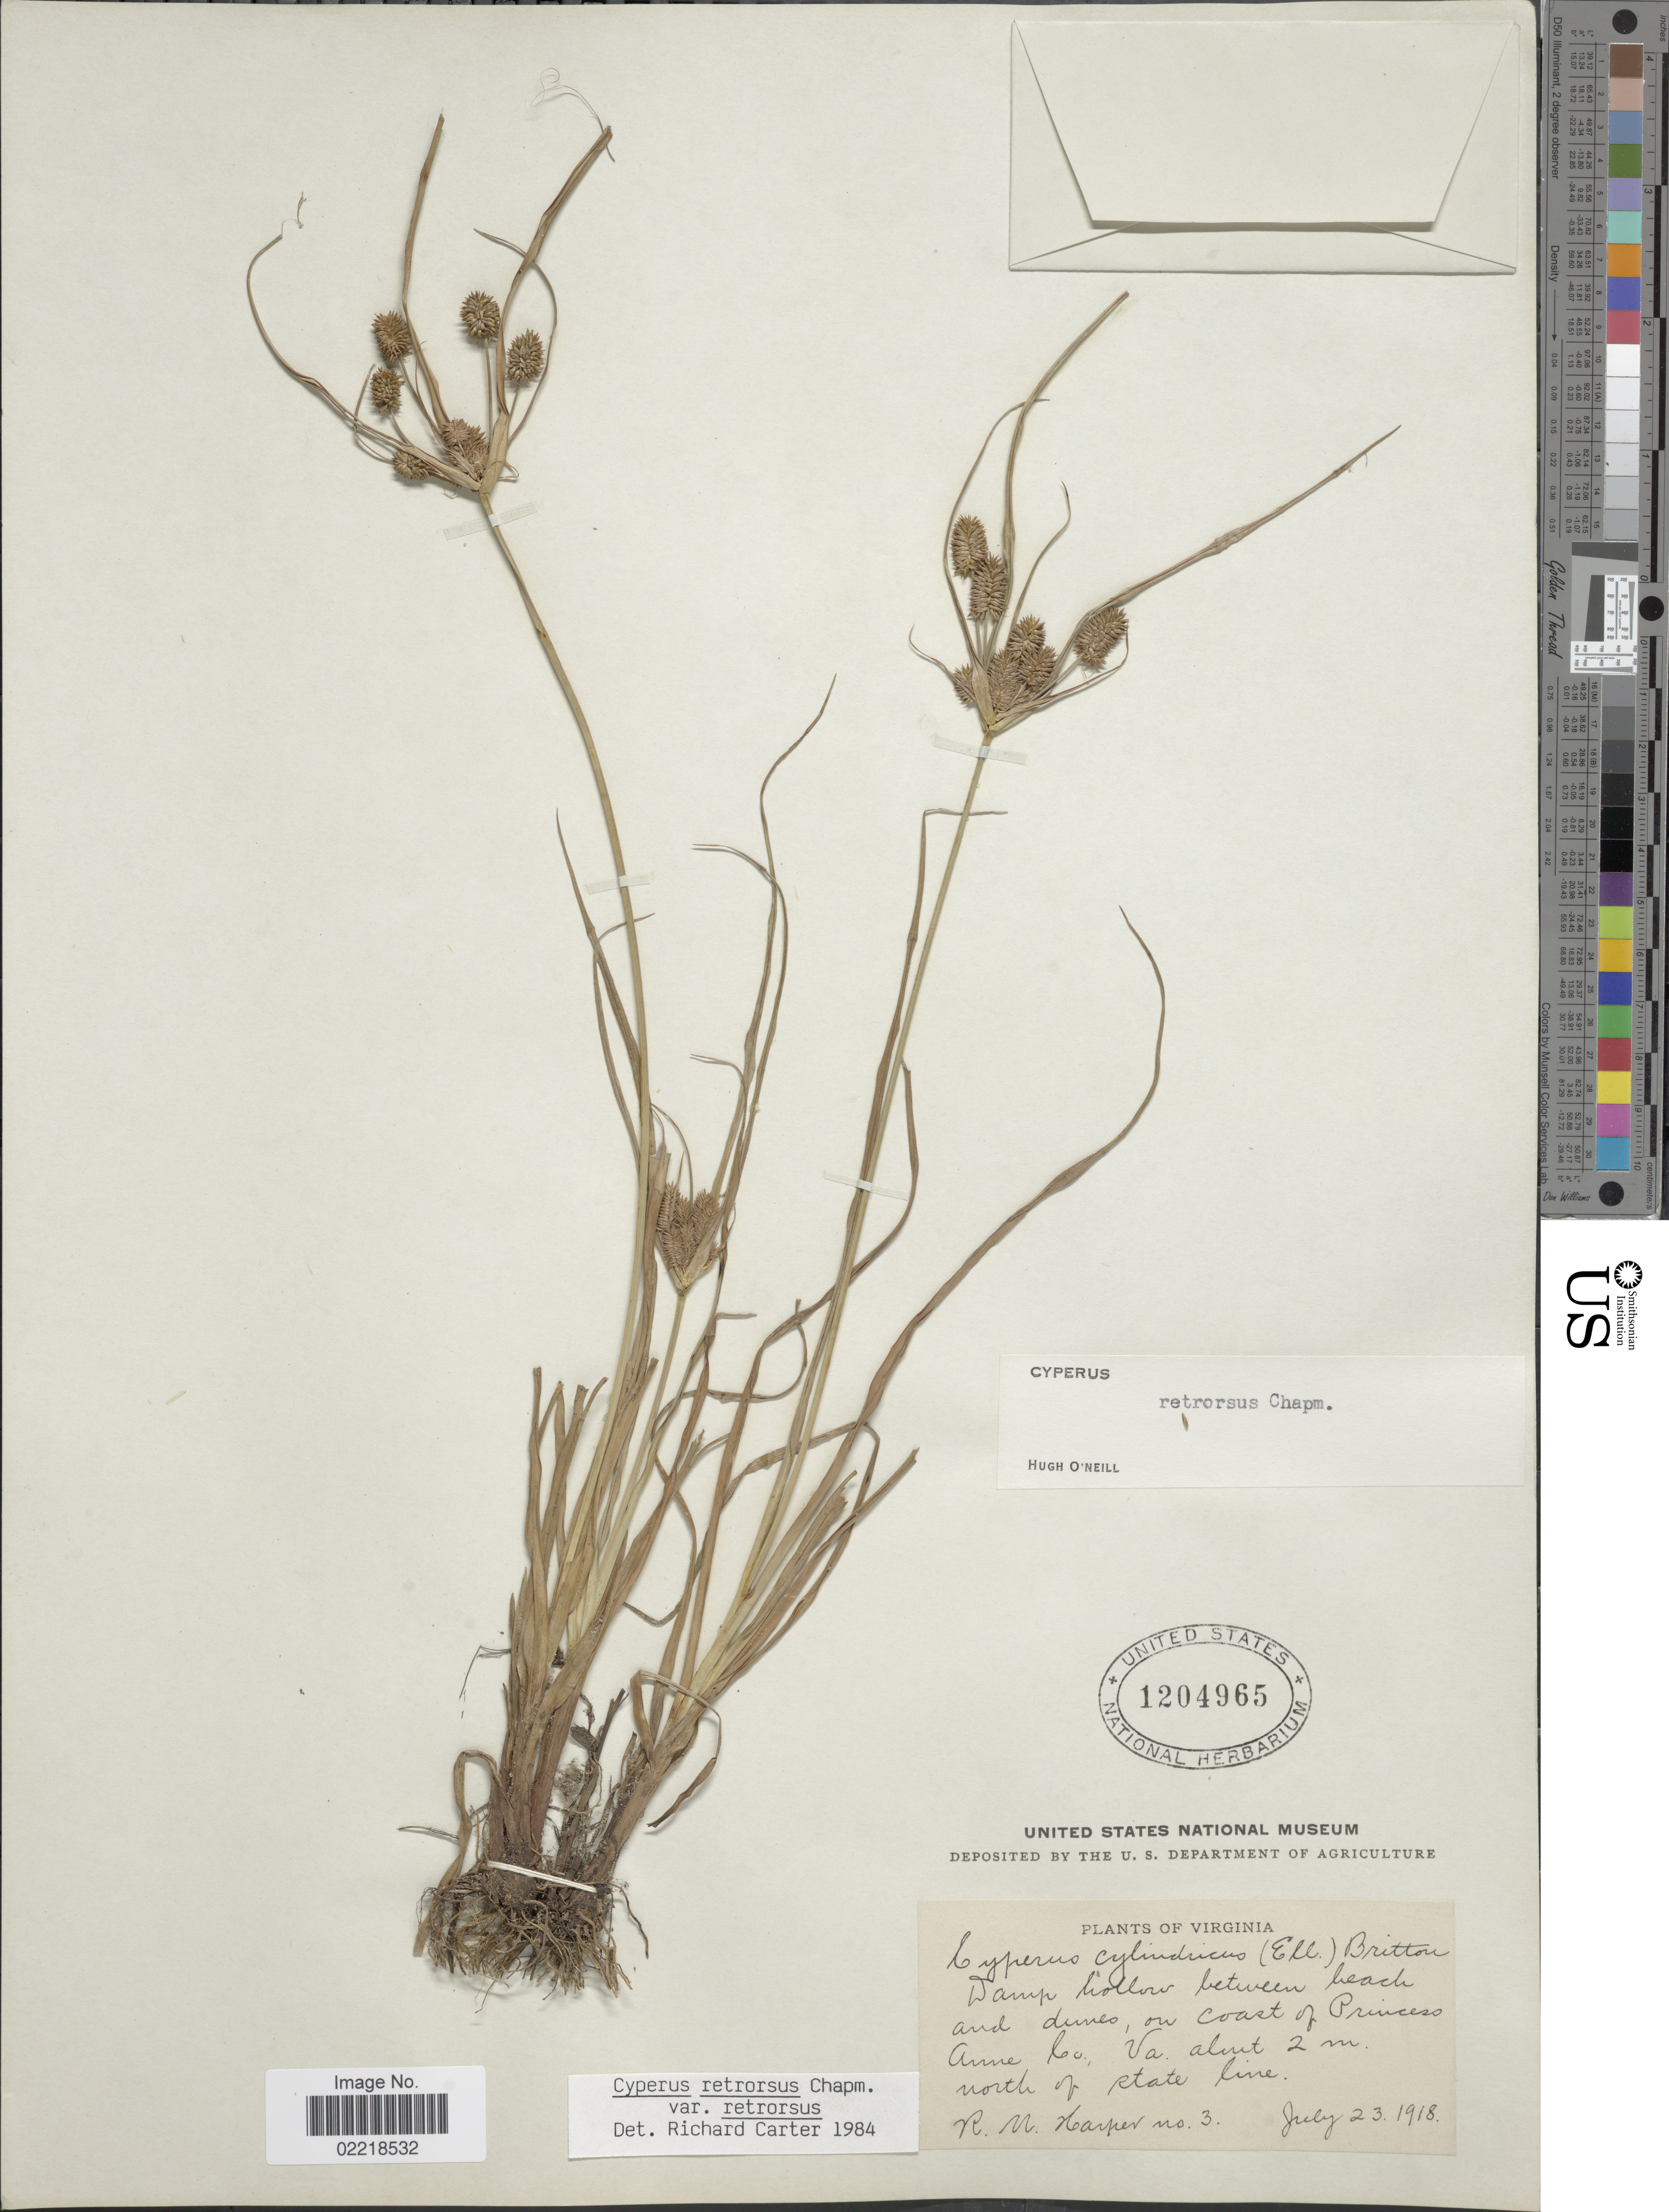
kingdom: Plantae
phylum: Tracheophyta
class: Liliopsida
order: Poales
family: Cyperaceae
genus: Cyperus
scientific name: Cyperus retrorsus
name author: Chapm.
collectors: R. M. Harper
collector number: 3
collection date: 1918-07-23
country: United States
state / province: Virginia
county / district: City of Virginia Beach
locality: Damp hallow between beach and dunes, on Coast of Princess Anne Co., about 2 m. north of State Line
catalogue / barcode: US 1204965